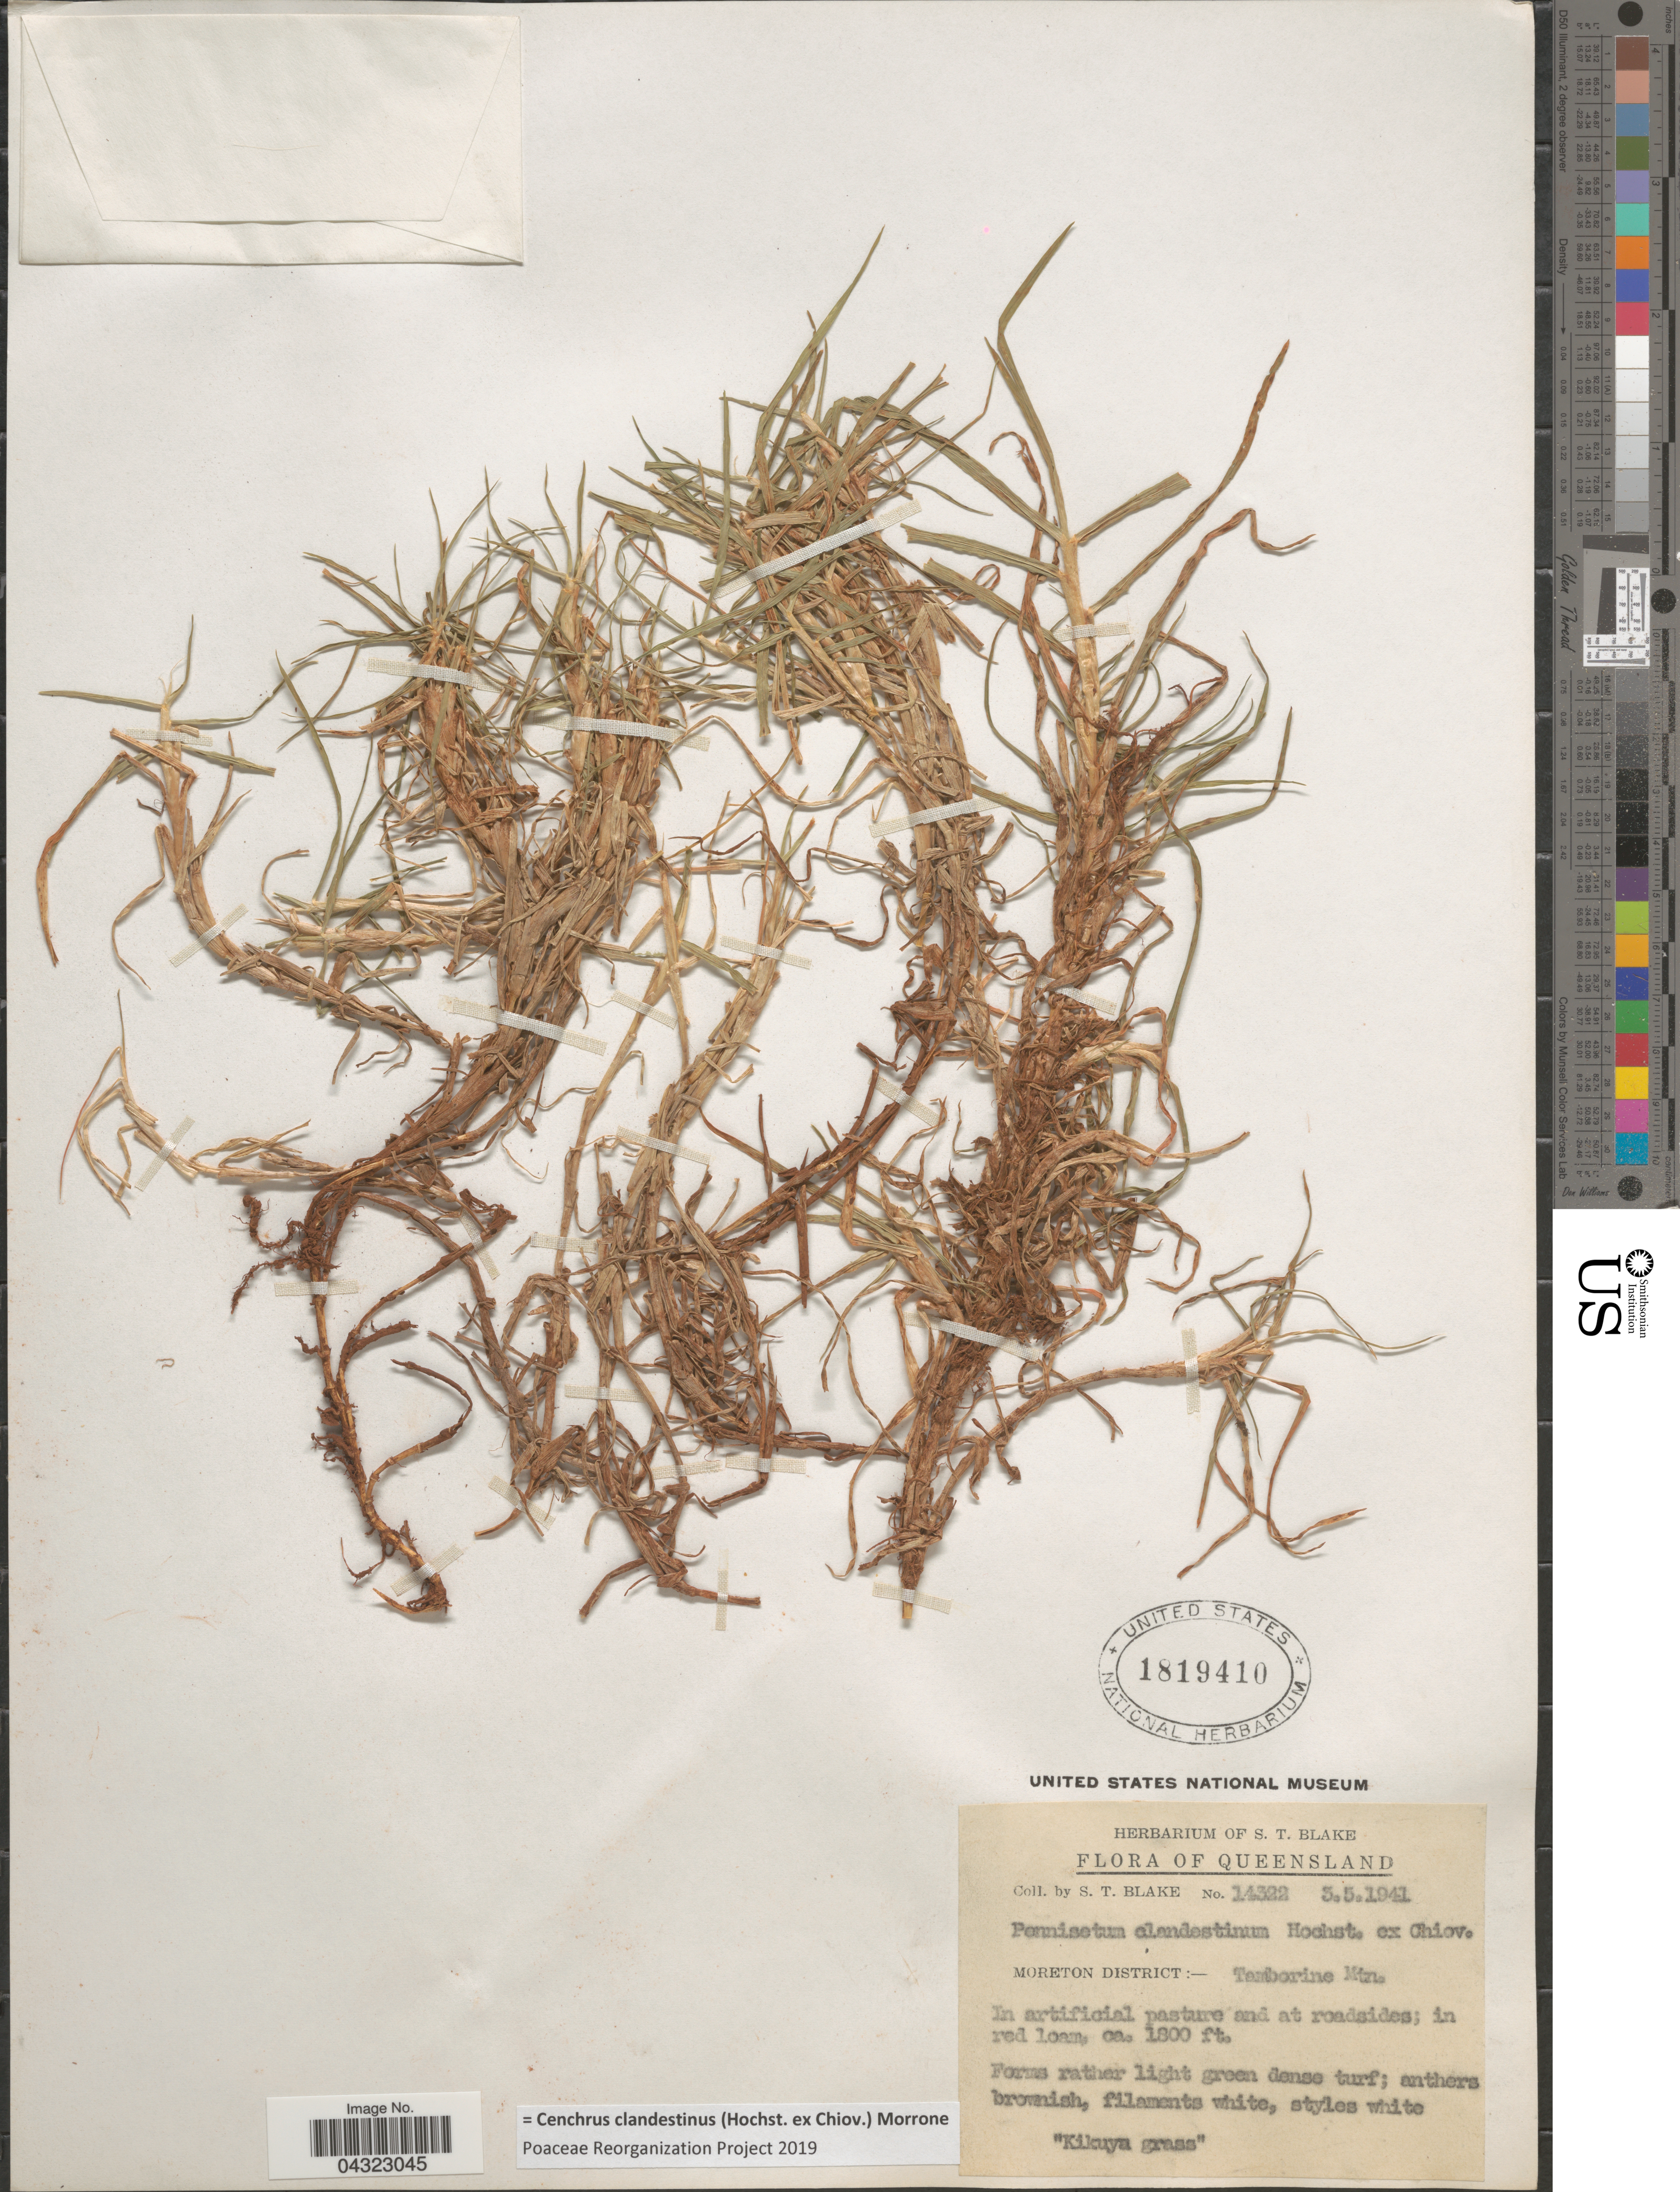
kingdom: Plantae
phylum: Tracheophyta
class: Liliopsida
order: Poales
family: Poaceae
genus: Cenchrus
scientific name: Cenchrus clandestinus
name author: (Hochst. & Chiov.) Morrone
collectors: S. T. Blake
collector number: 14322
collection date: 1941-05-03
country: Australia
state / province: Queensland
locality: Moreton District:-Tamborine Mts. In artificial pasture and at roadsides; in red loam.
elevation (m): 549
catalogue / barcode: US 1819410